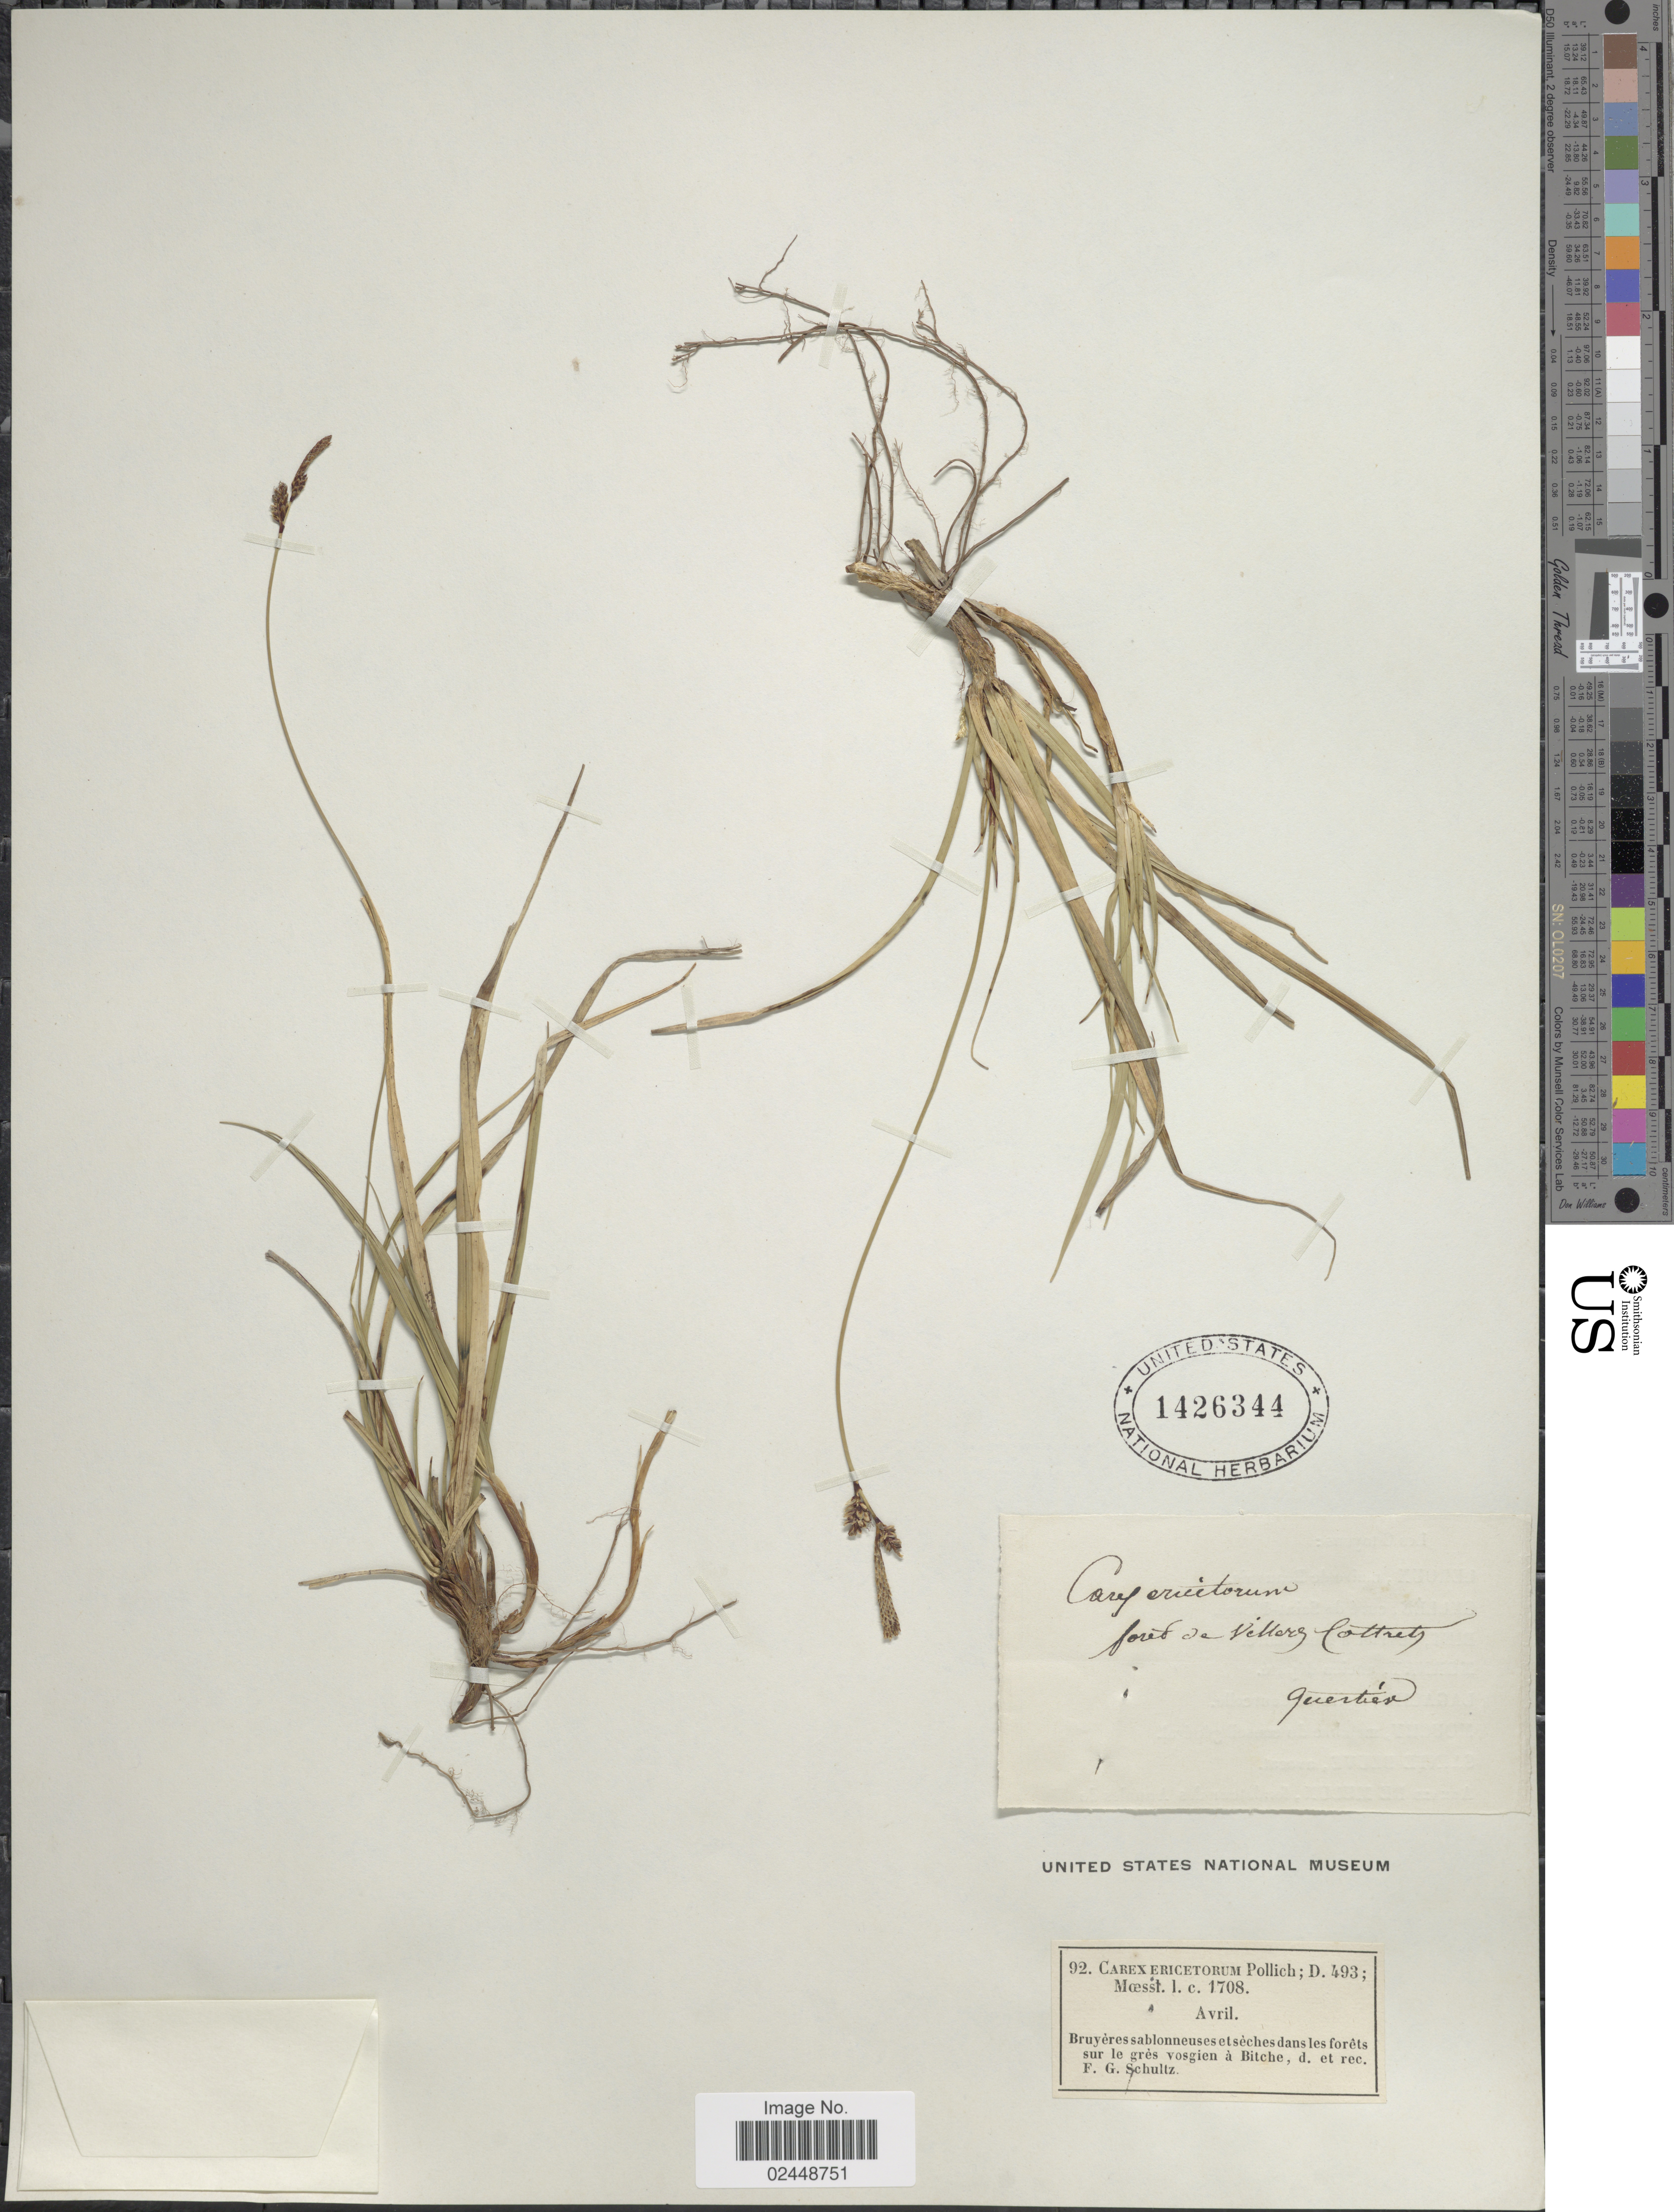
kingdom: Plantae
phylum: Tracheophyta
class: Liliopsida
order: Poales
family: Cyperaceae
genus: Carex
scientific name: Carex ericetorum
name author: Pollich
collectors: F. Schultz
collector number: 92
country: France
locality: Bruyeres sablonneuses et seches dans les forets sur le gres vosgien a Bitche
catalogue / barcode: US 1426344